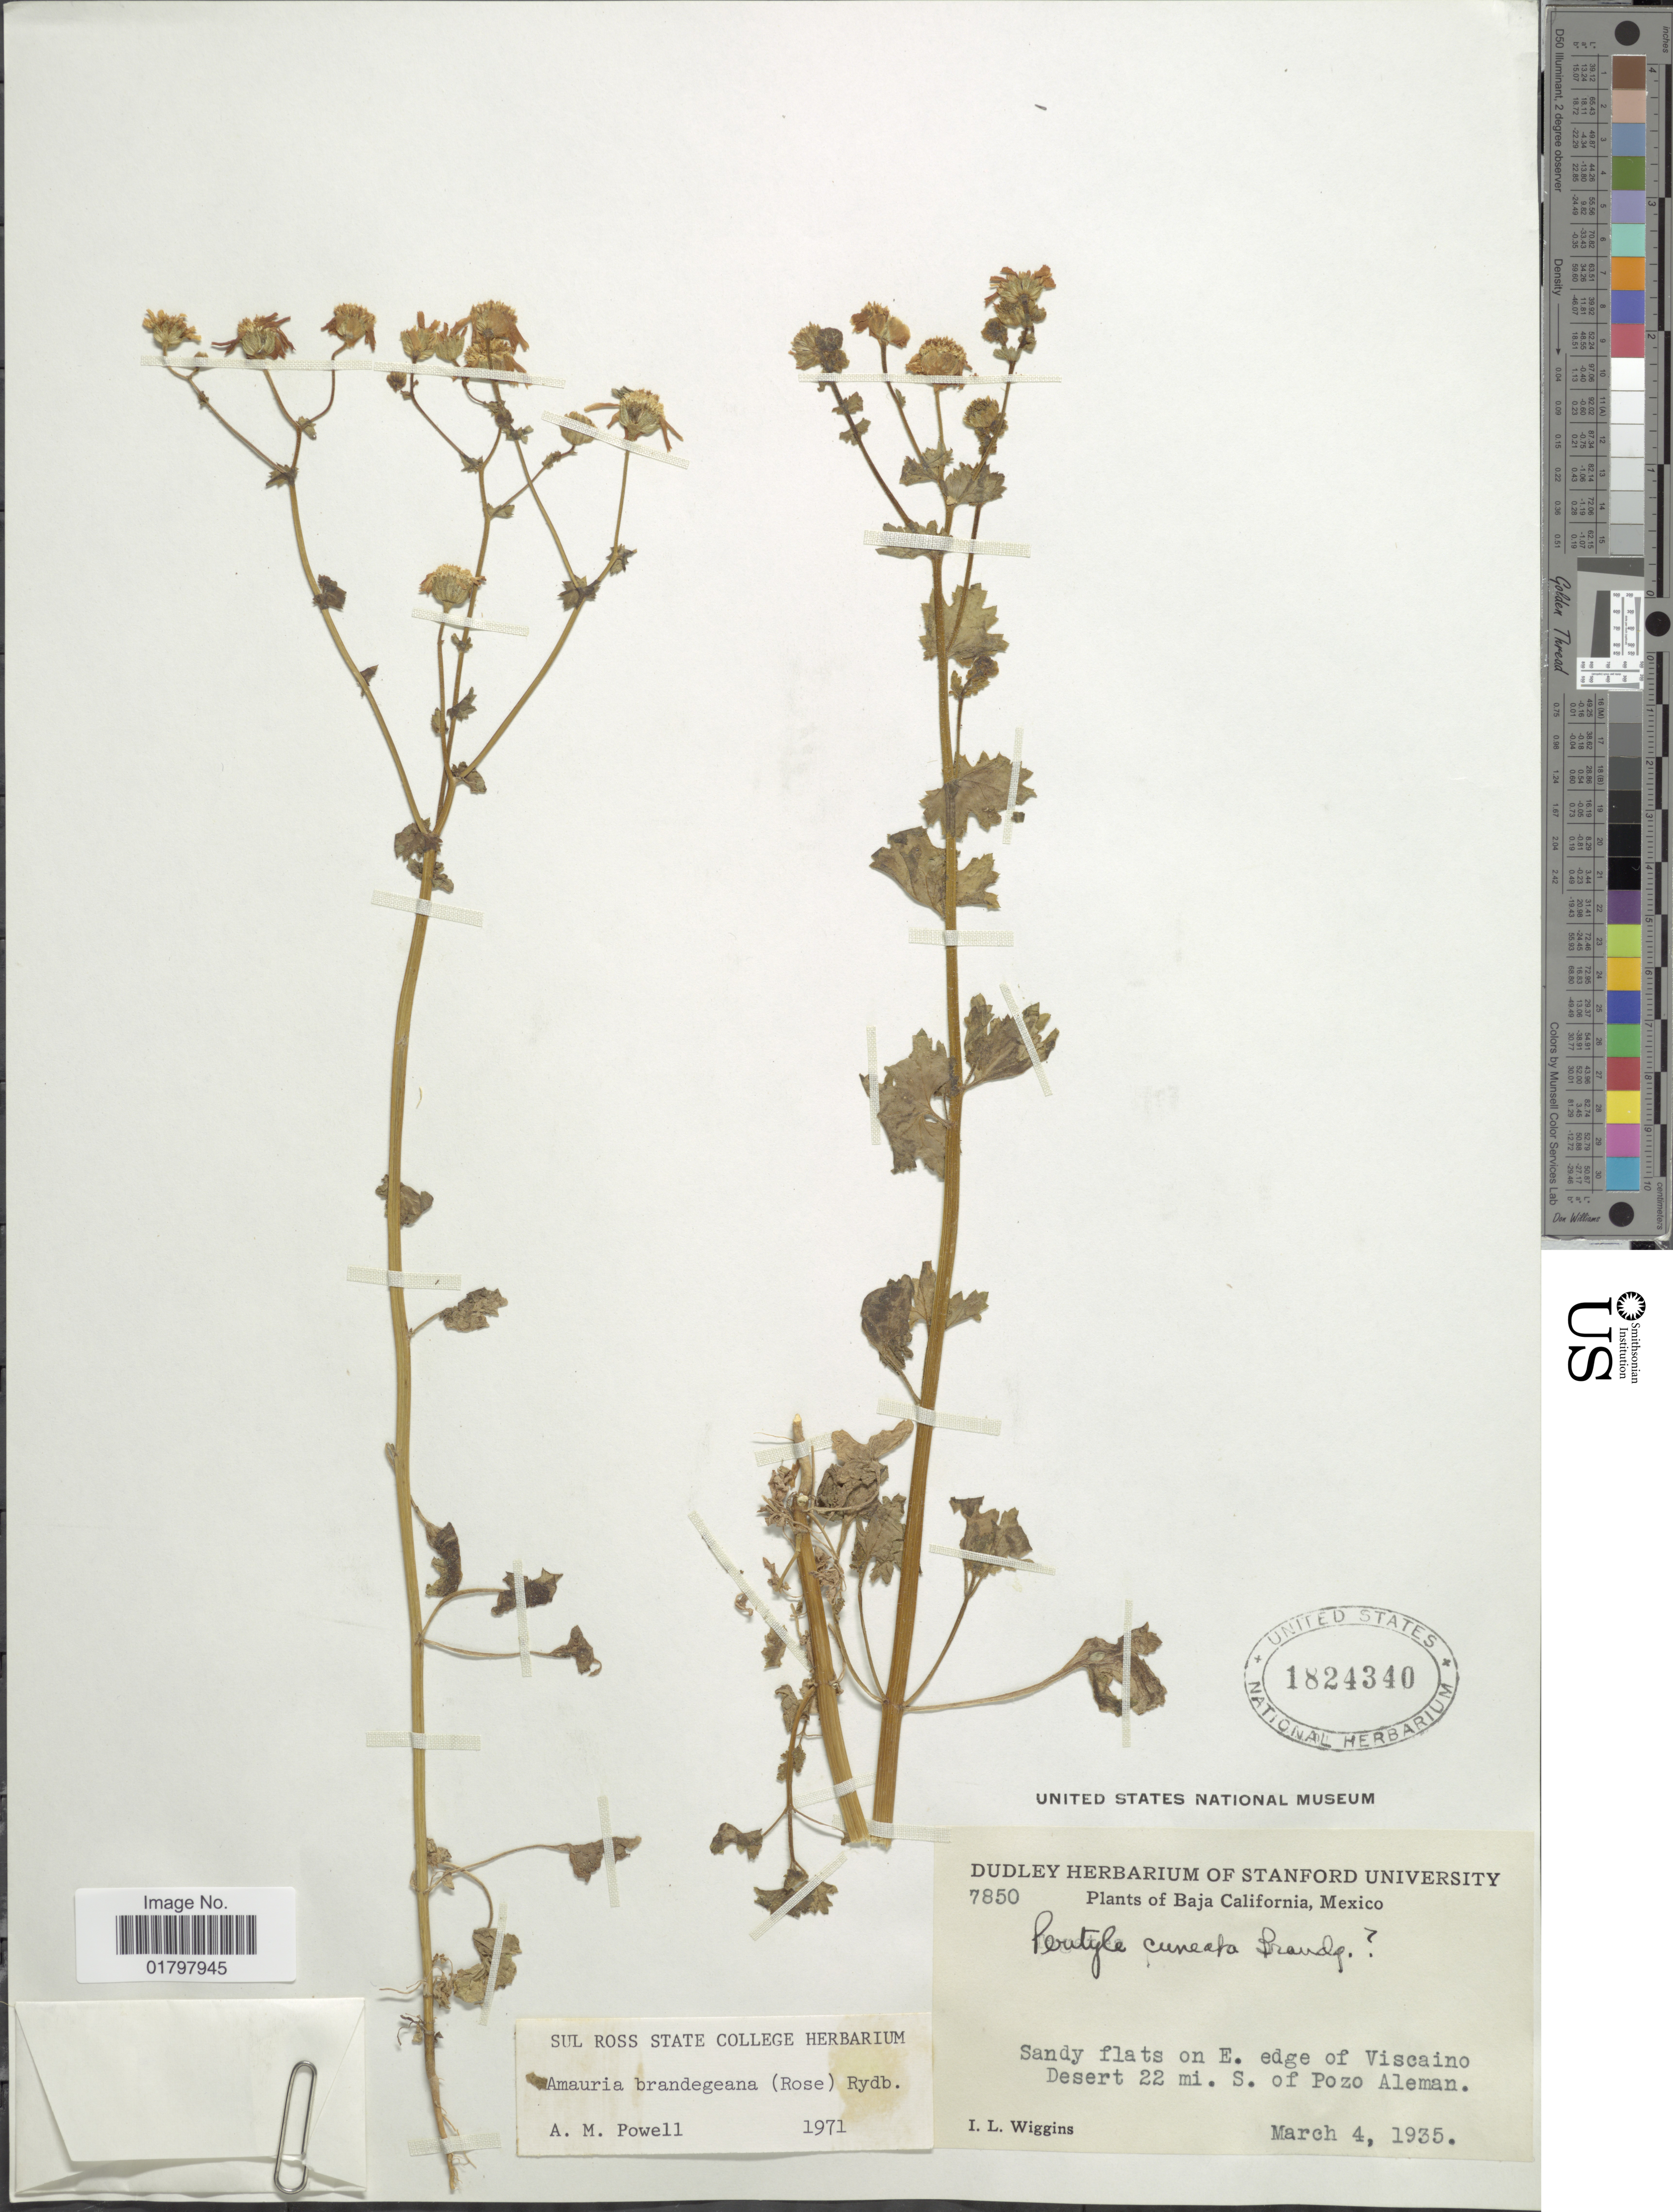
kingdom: Plantae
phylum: Tracheophyta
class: Magnoliopsida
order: Asterales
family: Asteraceae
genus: Amauria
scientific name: Amauria brandegeana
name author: (Rose) Rydb.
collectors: I. L. Wiggins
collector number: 7850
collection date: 1935-03-04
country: Mexico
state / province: Baja California Sur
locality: Sandy flats on E. edge of Viscaino. Desert 22 mi. S. of Pozo Aleman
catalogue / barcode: US 1824340